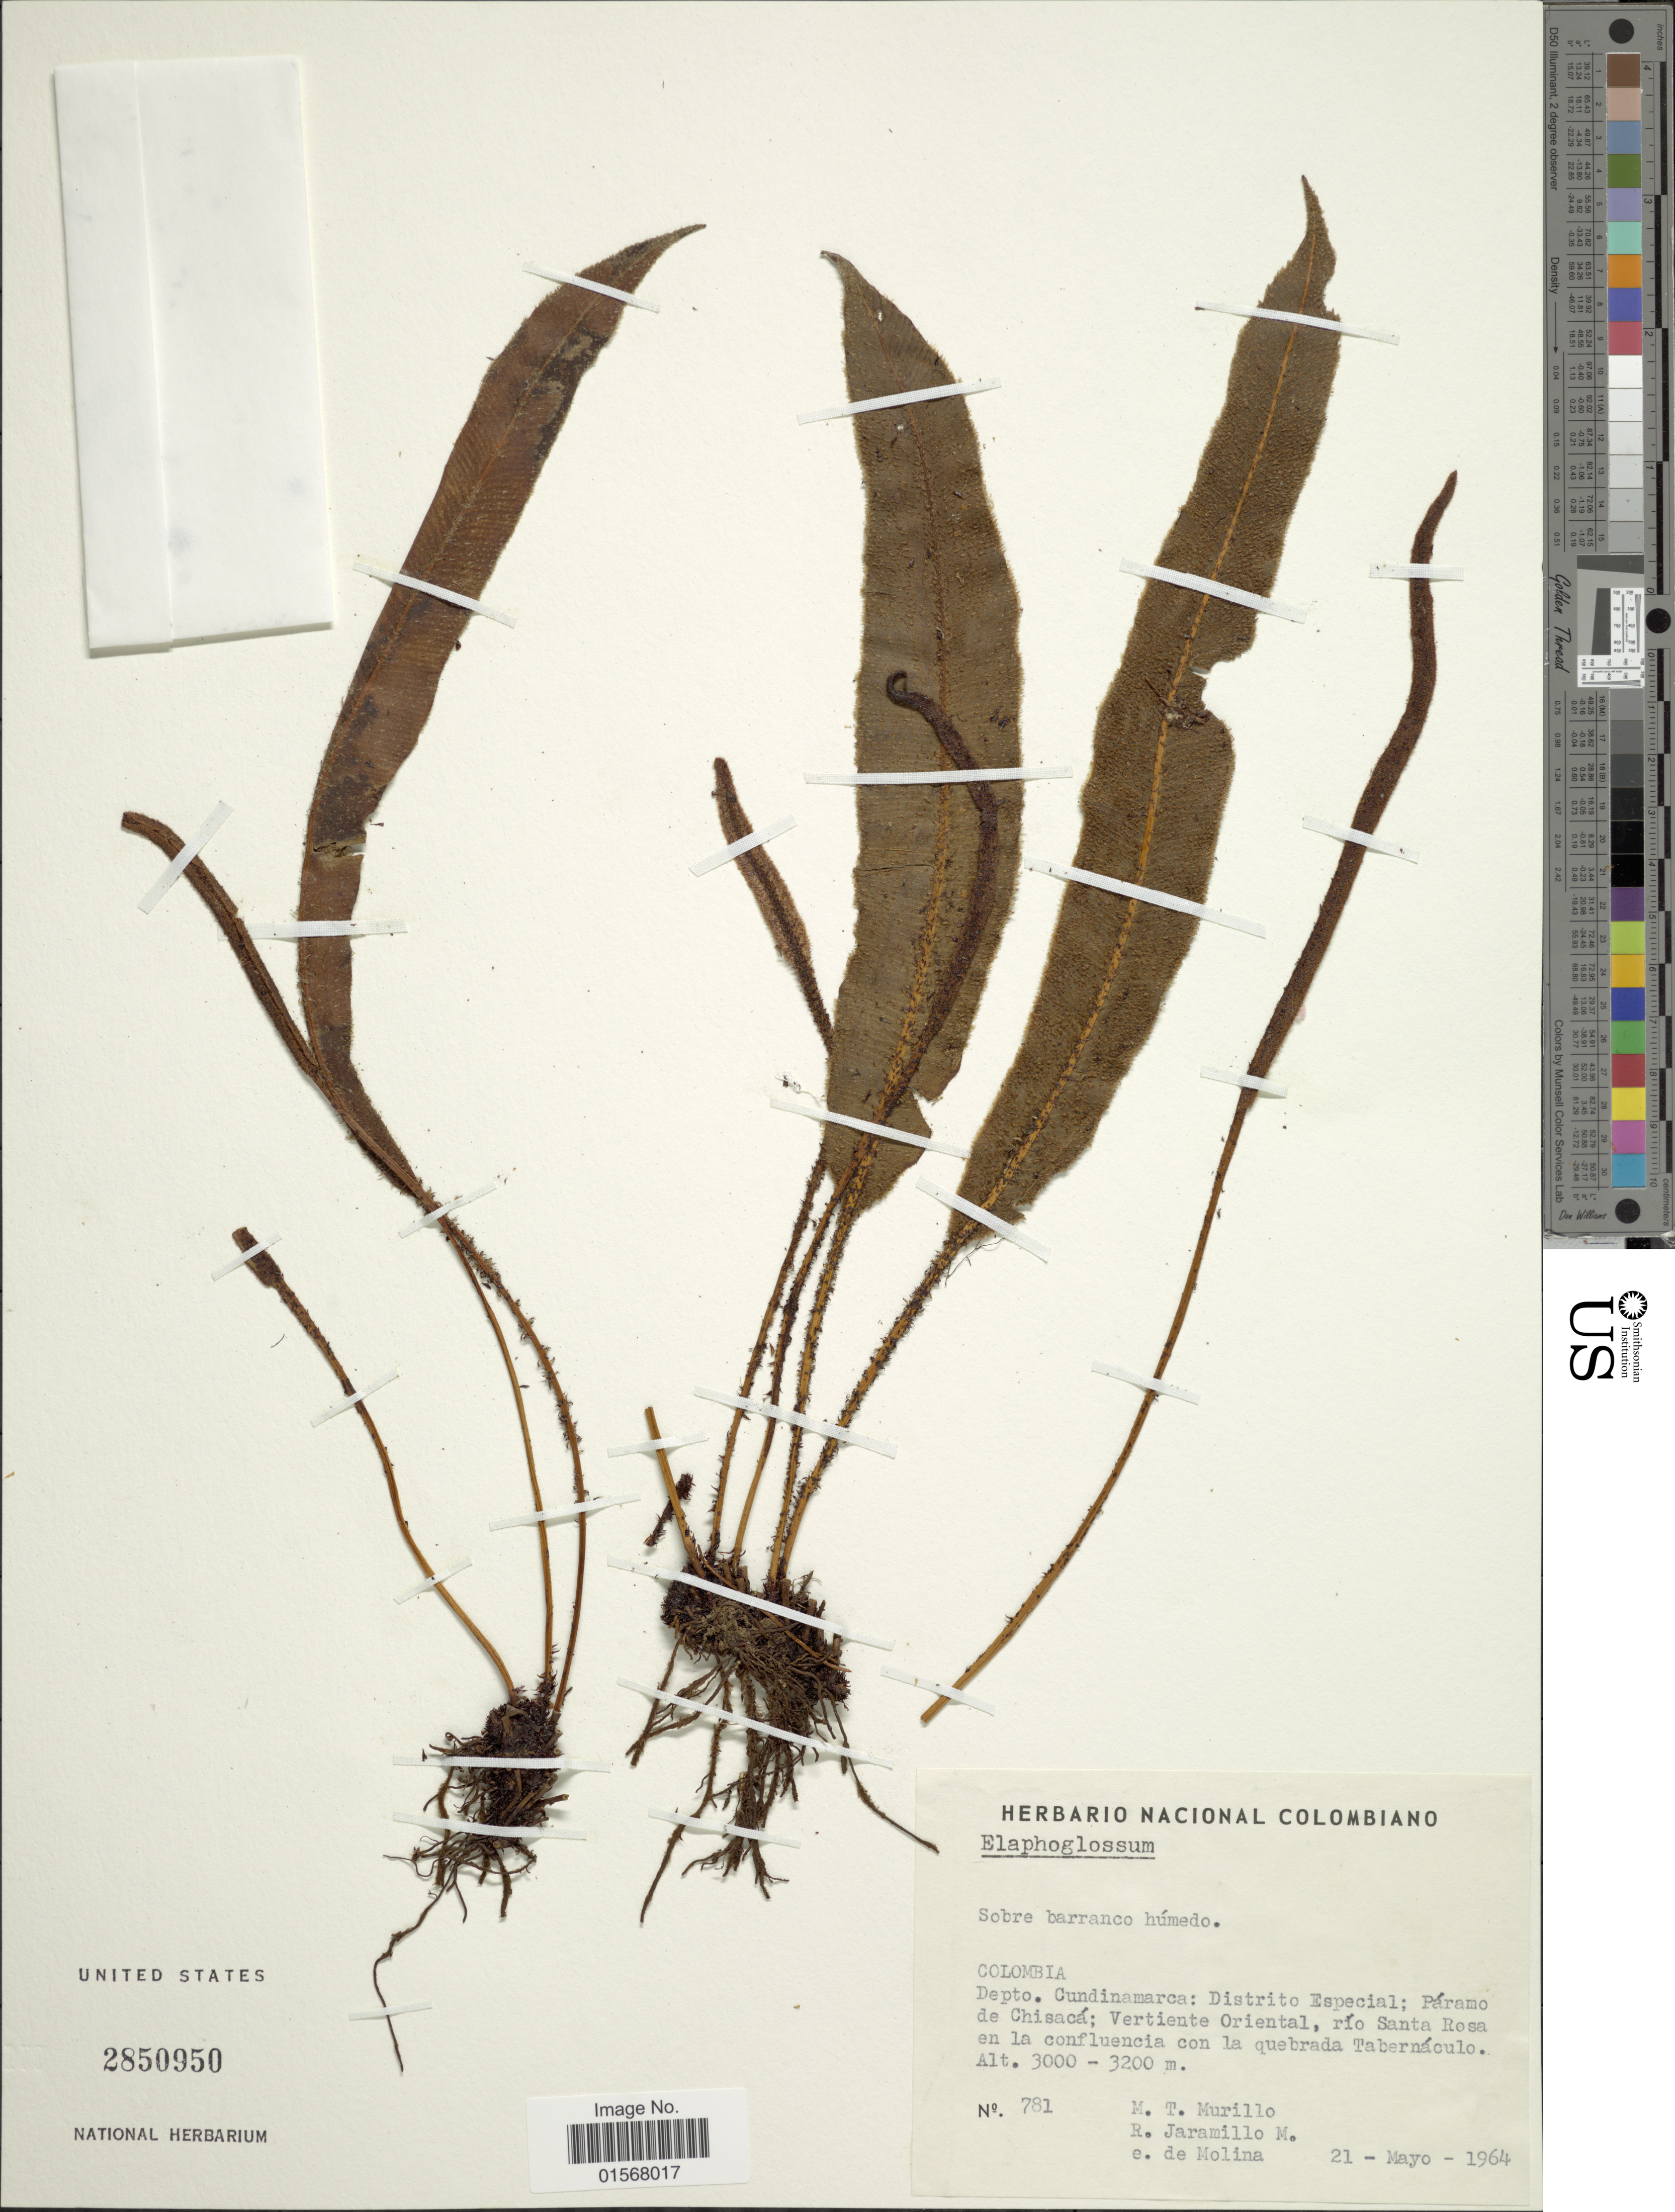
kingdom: Plantae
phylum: Tracheophyta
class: Polypodiopsida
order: Polypodiales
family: Dryopteridaceae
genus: Elaphoglossum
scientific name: Elaphoglossum sp.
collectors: M. Murillo, R. Jaramillo M. & E. De Molina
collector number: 781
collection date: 1964-05-21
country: Colombia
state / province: Cundinamarca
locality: Depto. Cundinamarca: Distrito Especial; Paramo de Chisaca; Vertiente oriental, rio Santa Rosa en la confluencia con la quebrada Tabernaculo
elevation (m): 3000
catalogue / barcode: US 2850950